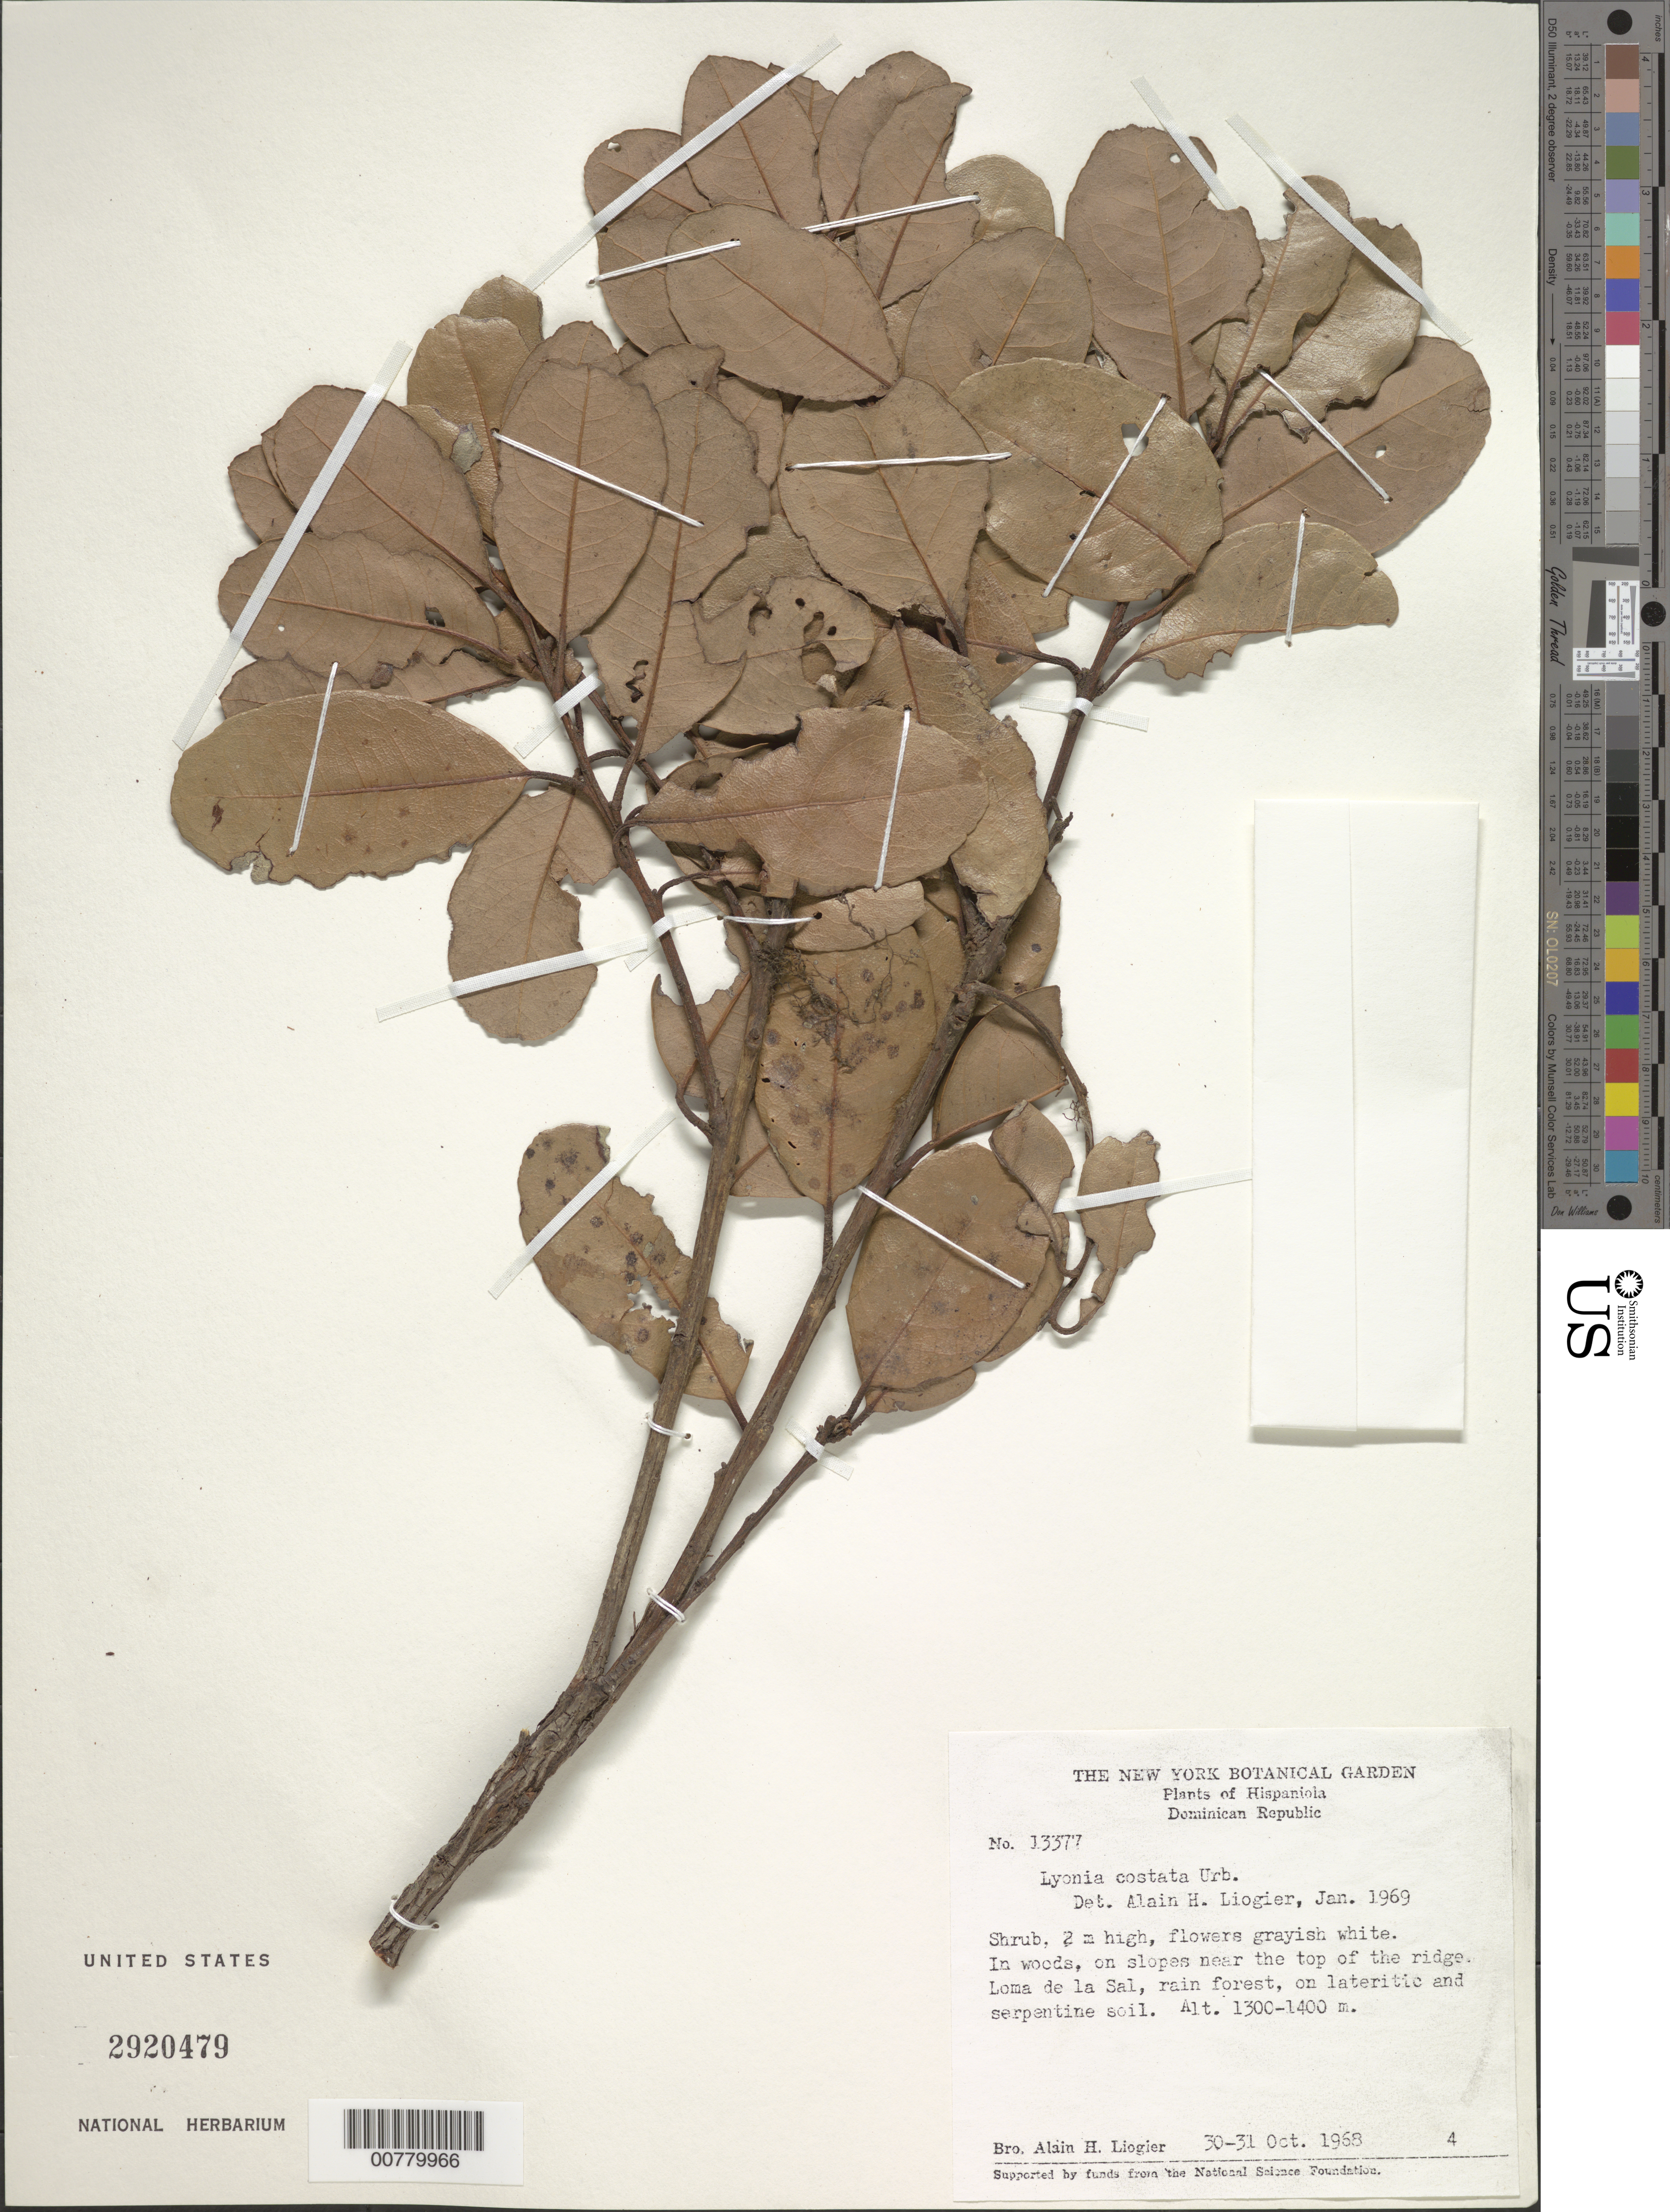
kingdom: Plantae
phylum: Tracheophyta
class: Magnoliopsida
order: Ericales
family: Ericaceae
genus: Lyonia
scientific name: Lyonia stahlii var. costata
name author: (Urb.) Judd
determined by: Liogier, Alain H.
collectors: A. H. Liogier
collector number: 13377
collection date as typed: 30 Oct 1968 to 31 Oct 1968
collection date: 1968-10-30/1968-10-31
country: Dominican Republic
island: Hispaniola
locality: Loma de la Sal.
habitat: In woods, on slopes near the top of the ridge, rain forest, on lateritic and serpentine soil.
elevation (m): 1300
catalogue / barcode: US 2920479